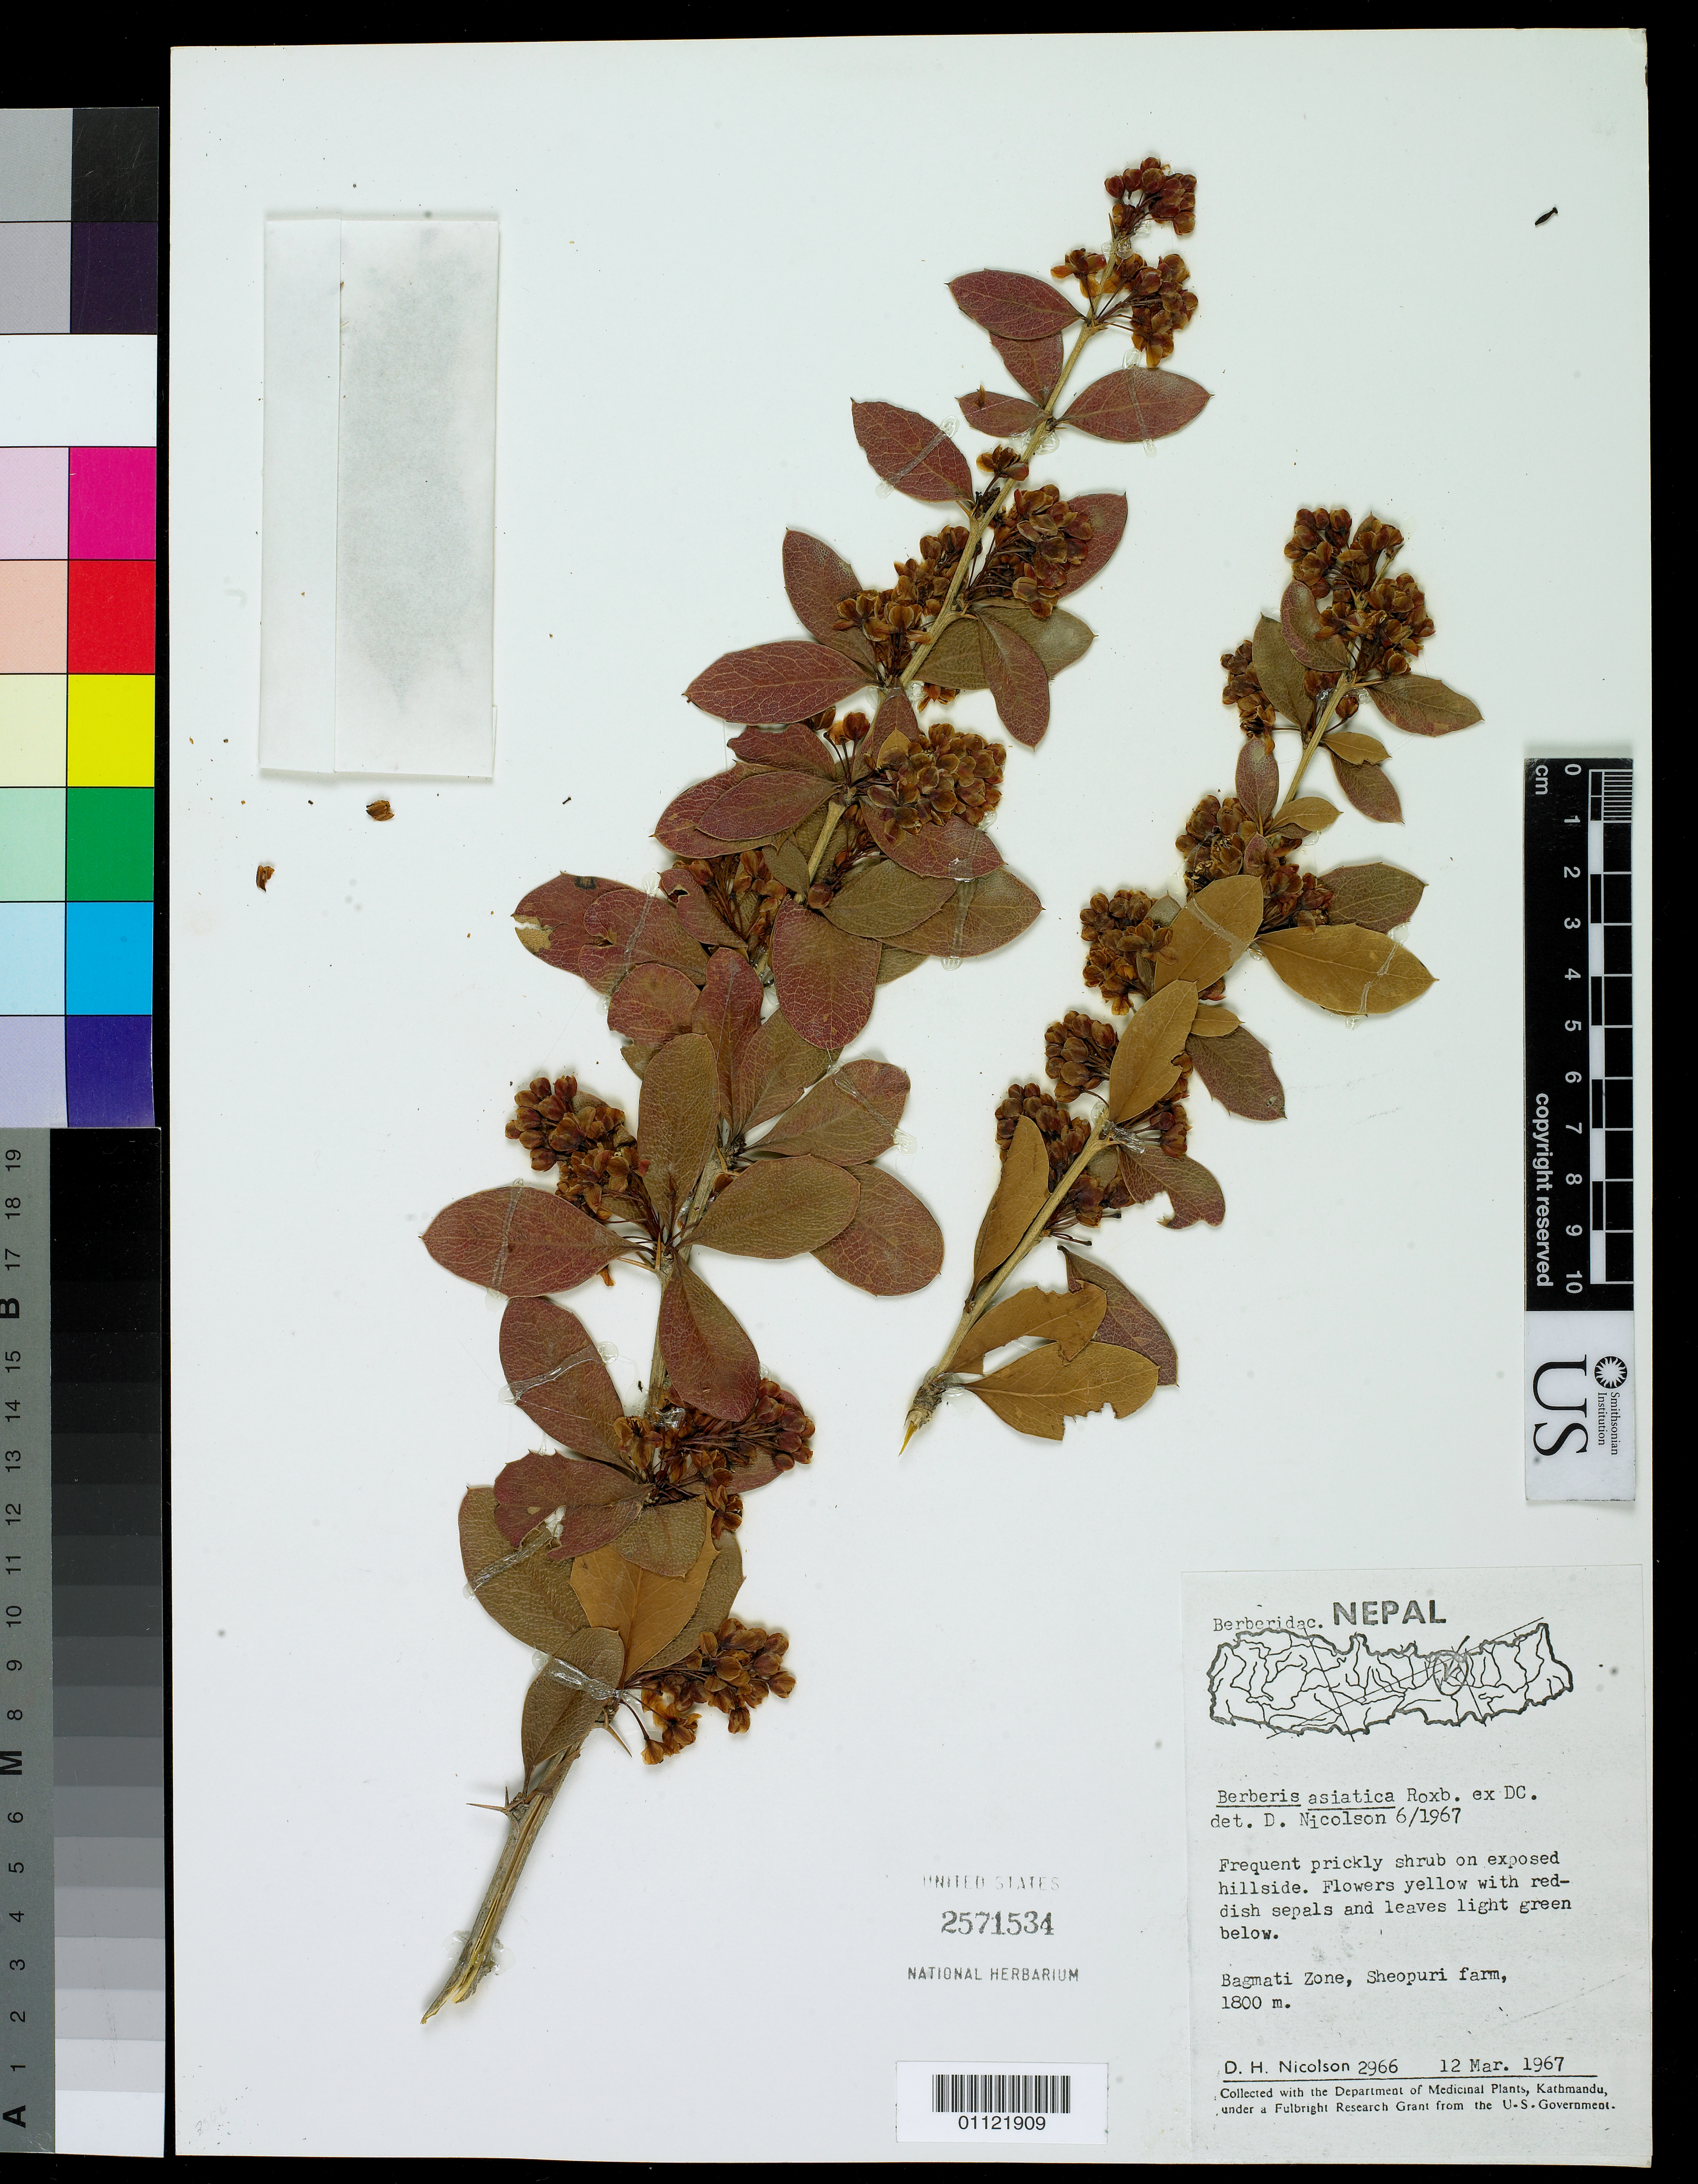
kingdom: Plantae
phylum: Tracheophyta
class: Magnoliopsida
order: Ranunculales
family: Berberidaceae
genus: Berberis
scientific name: Berberis asiatica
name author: Roxb. ex DC.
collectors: D. H. Nicolson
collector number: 2966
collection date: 1967-03-12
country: Nepal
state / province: Bagmati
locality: Sheopuri farm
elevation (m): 1800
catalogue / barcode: US 2571534